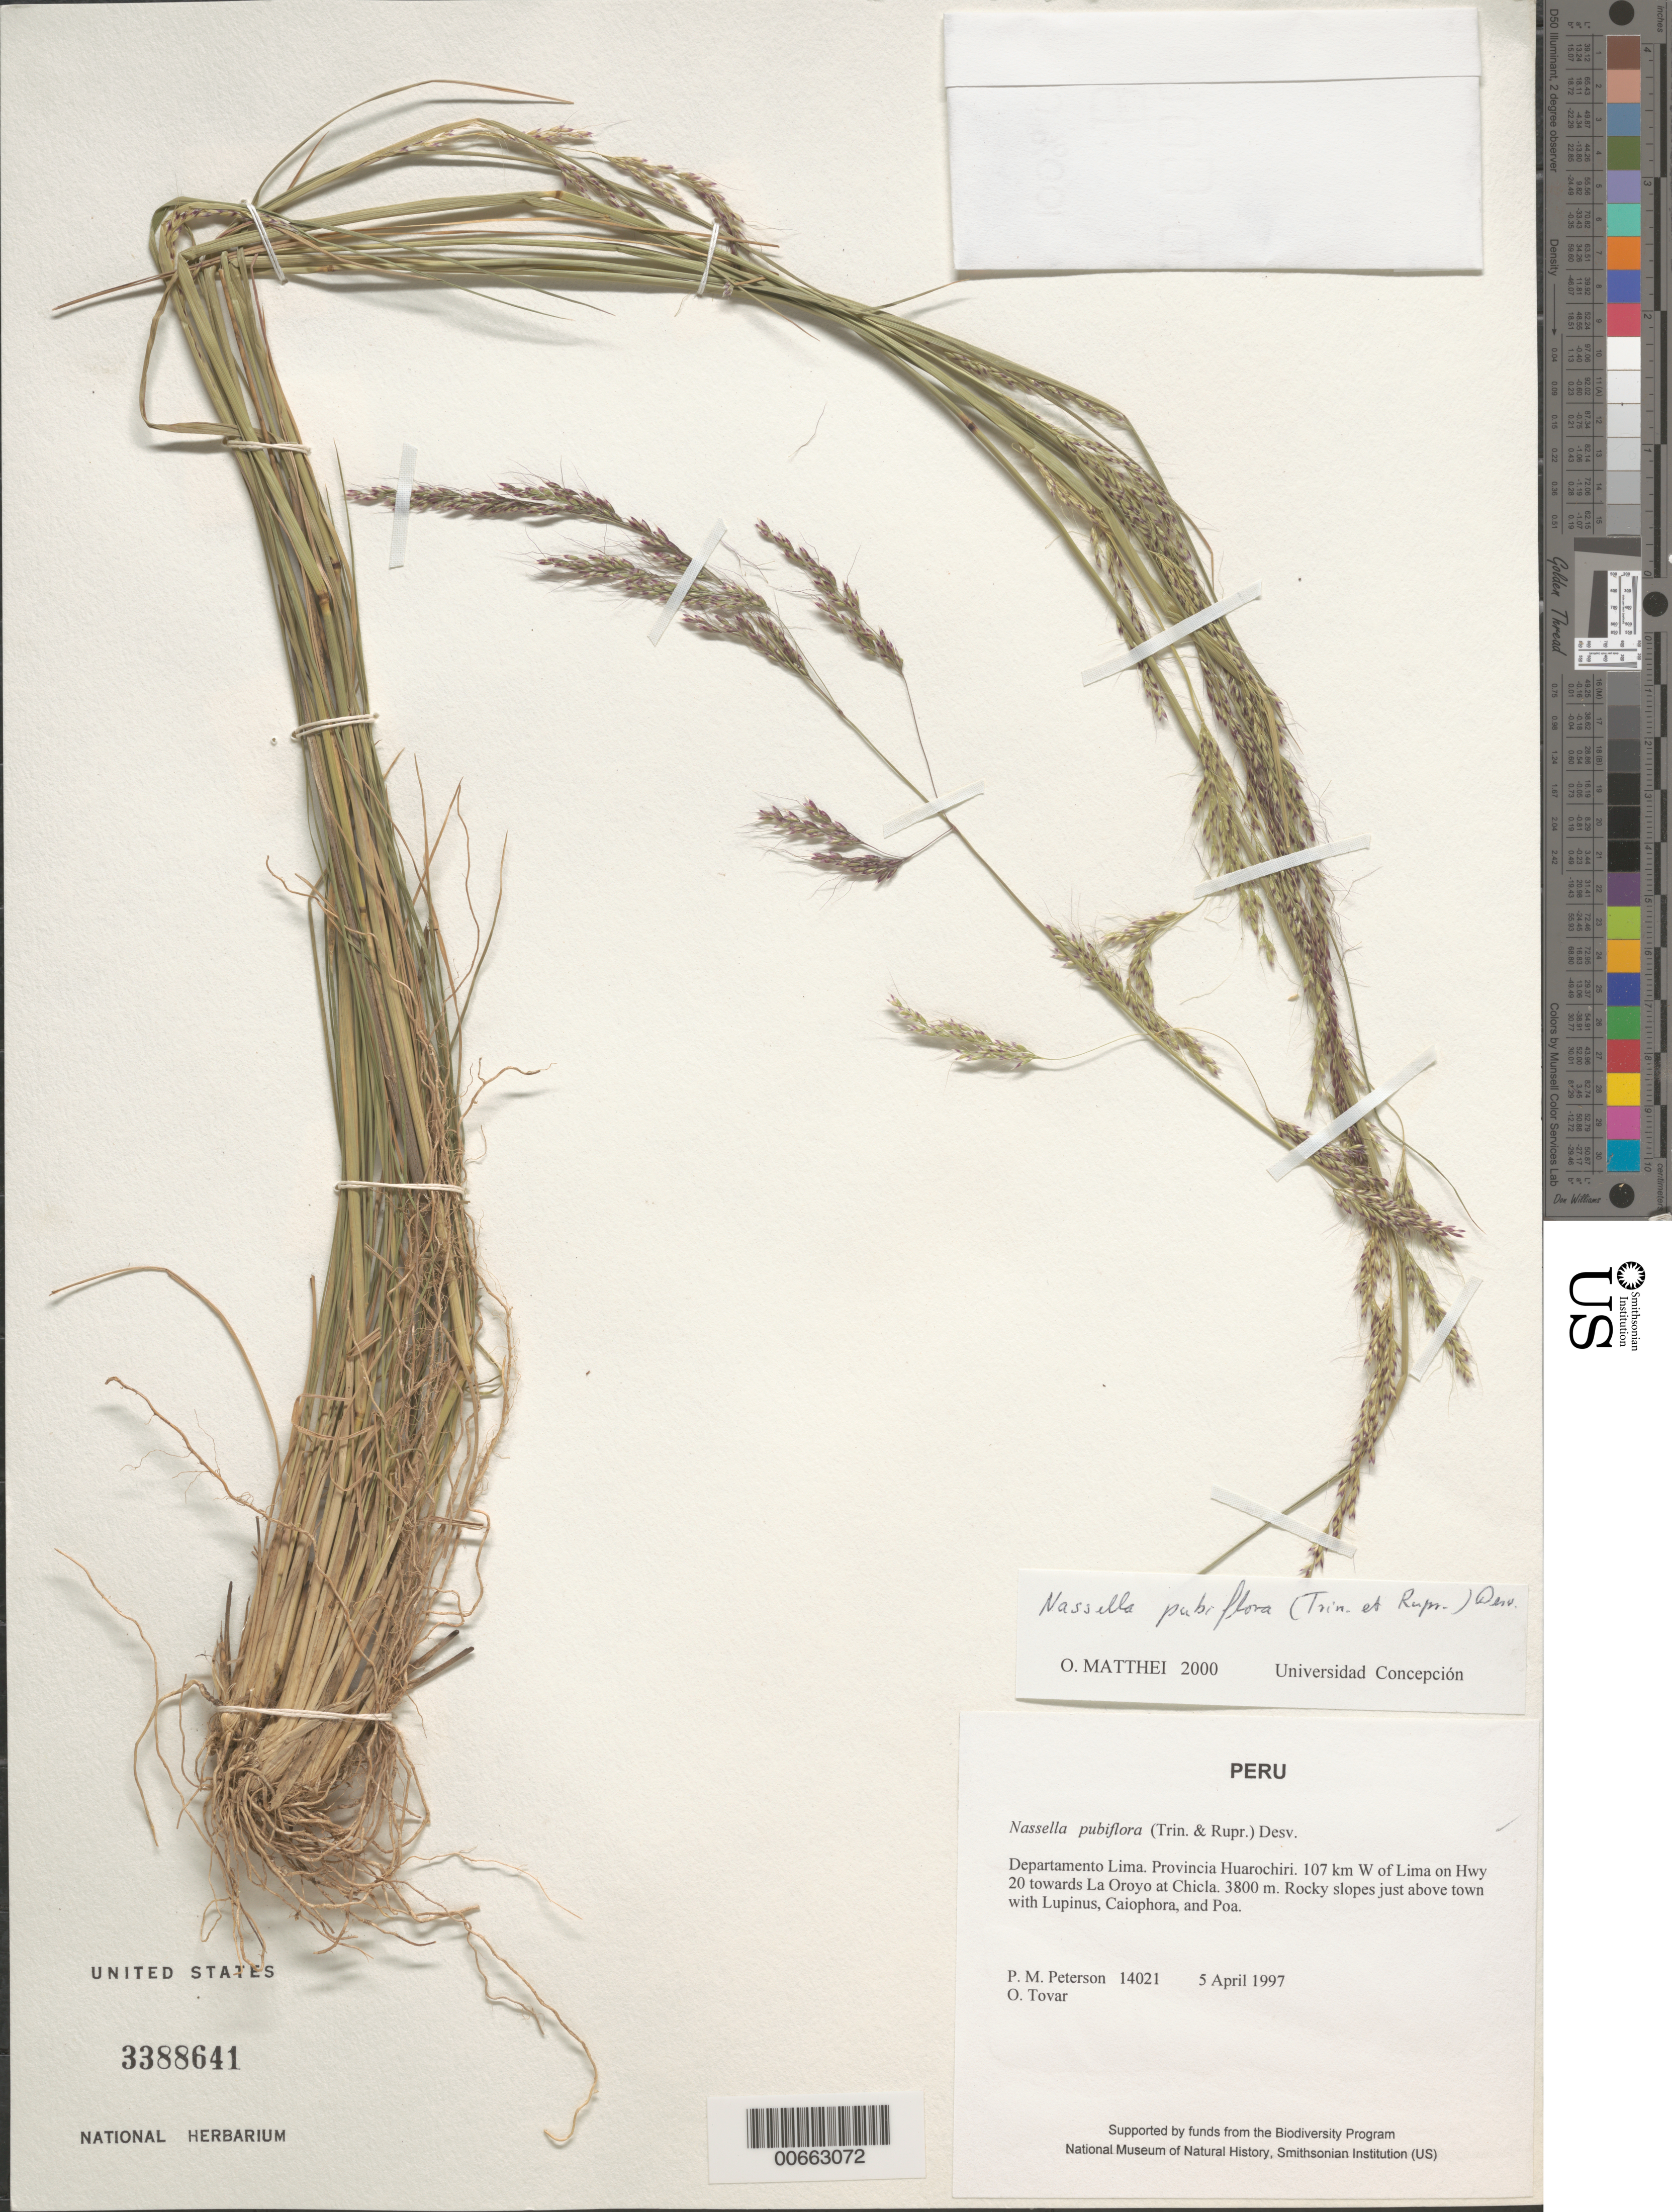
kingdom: Plantae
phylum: Tracheophyta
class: Liliopsida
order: Poales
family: Poaceae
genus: Nassella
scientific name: Nassella pubiflora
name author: (Trin. & Rupr.) É. Desv.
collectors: P. M. Peterson & Ó. Tovar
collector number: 14021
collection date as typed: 05 Apr 1997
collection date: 1997-04-05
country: Peru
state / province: Lima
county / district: Huarochirí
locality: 107 km W of Lima on Hwy 20 towards La Oroyo at Chicla.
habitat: Rocky slopes just above town with Lupinus, Caiophora, and Poa.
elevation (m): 3800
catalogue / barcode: US 3388641